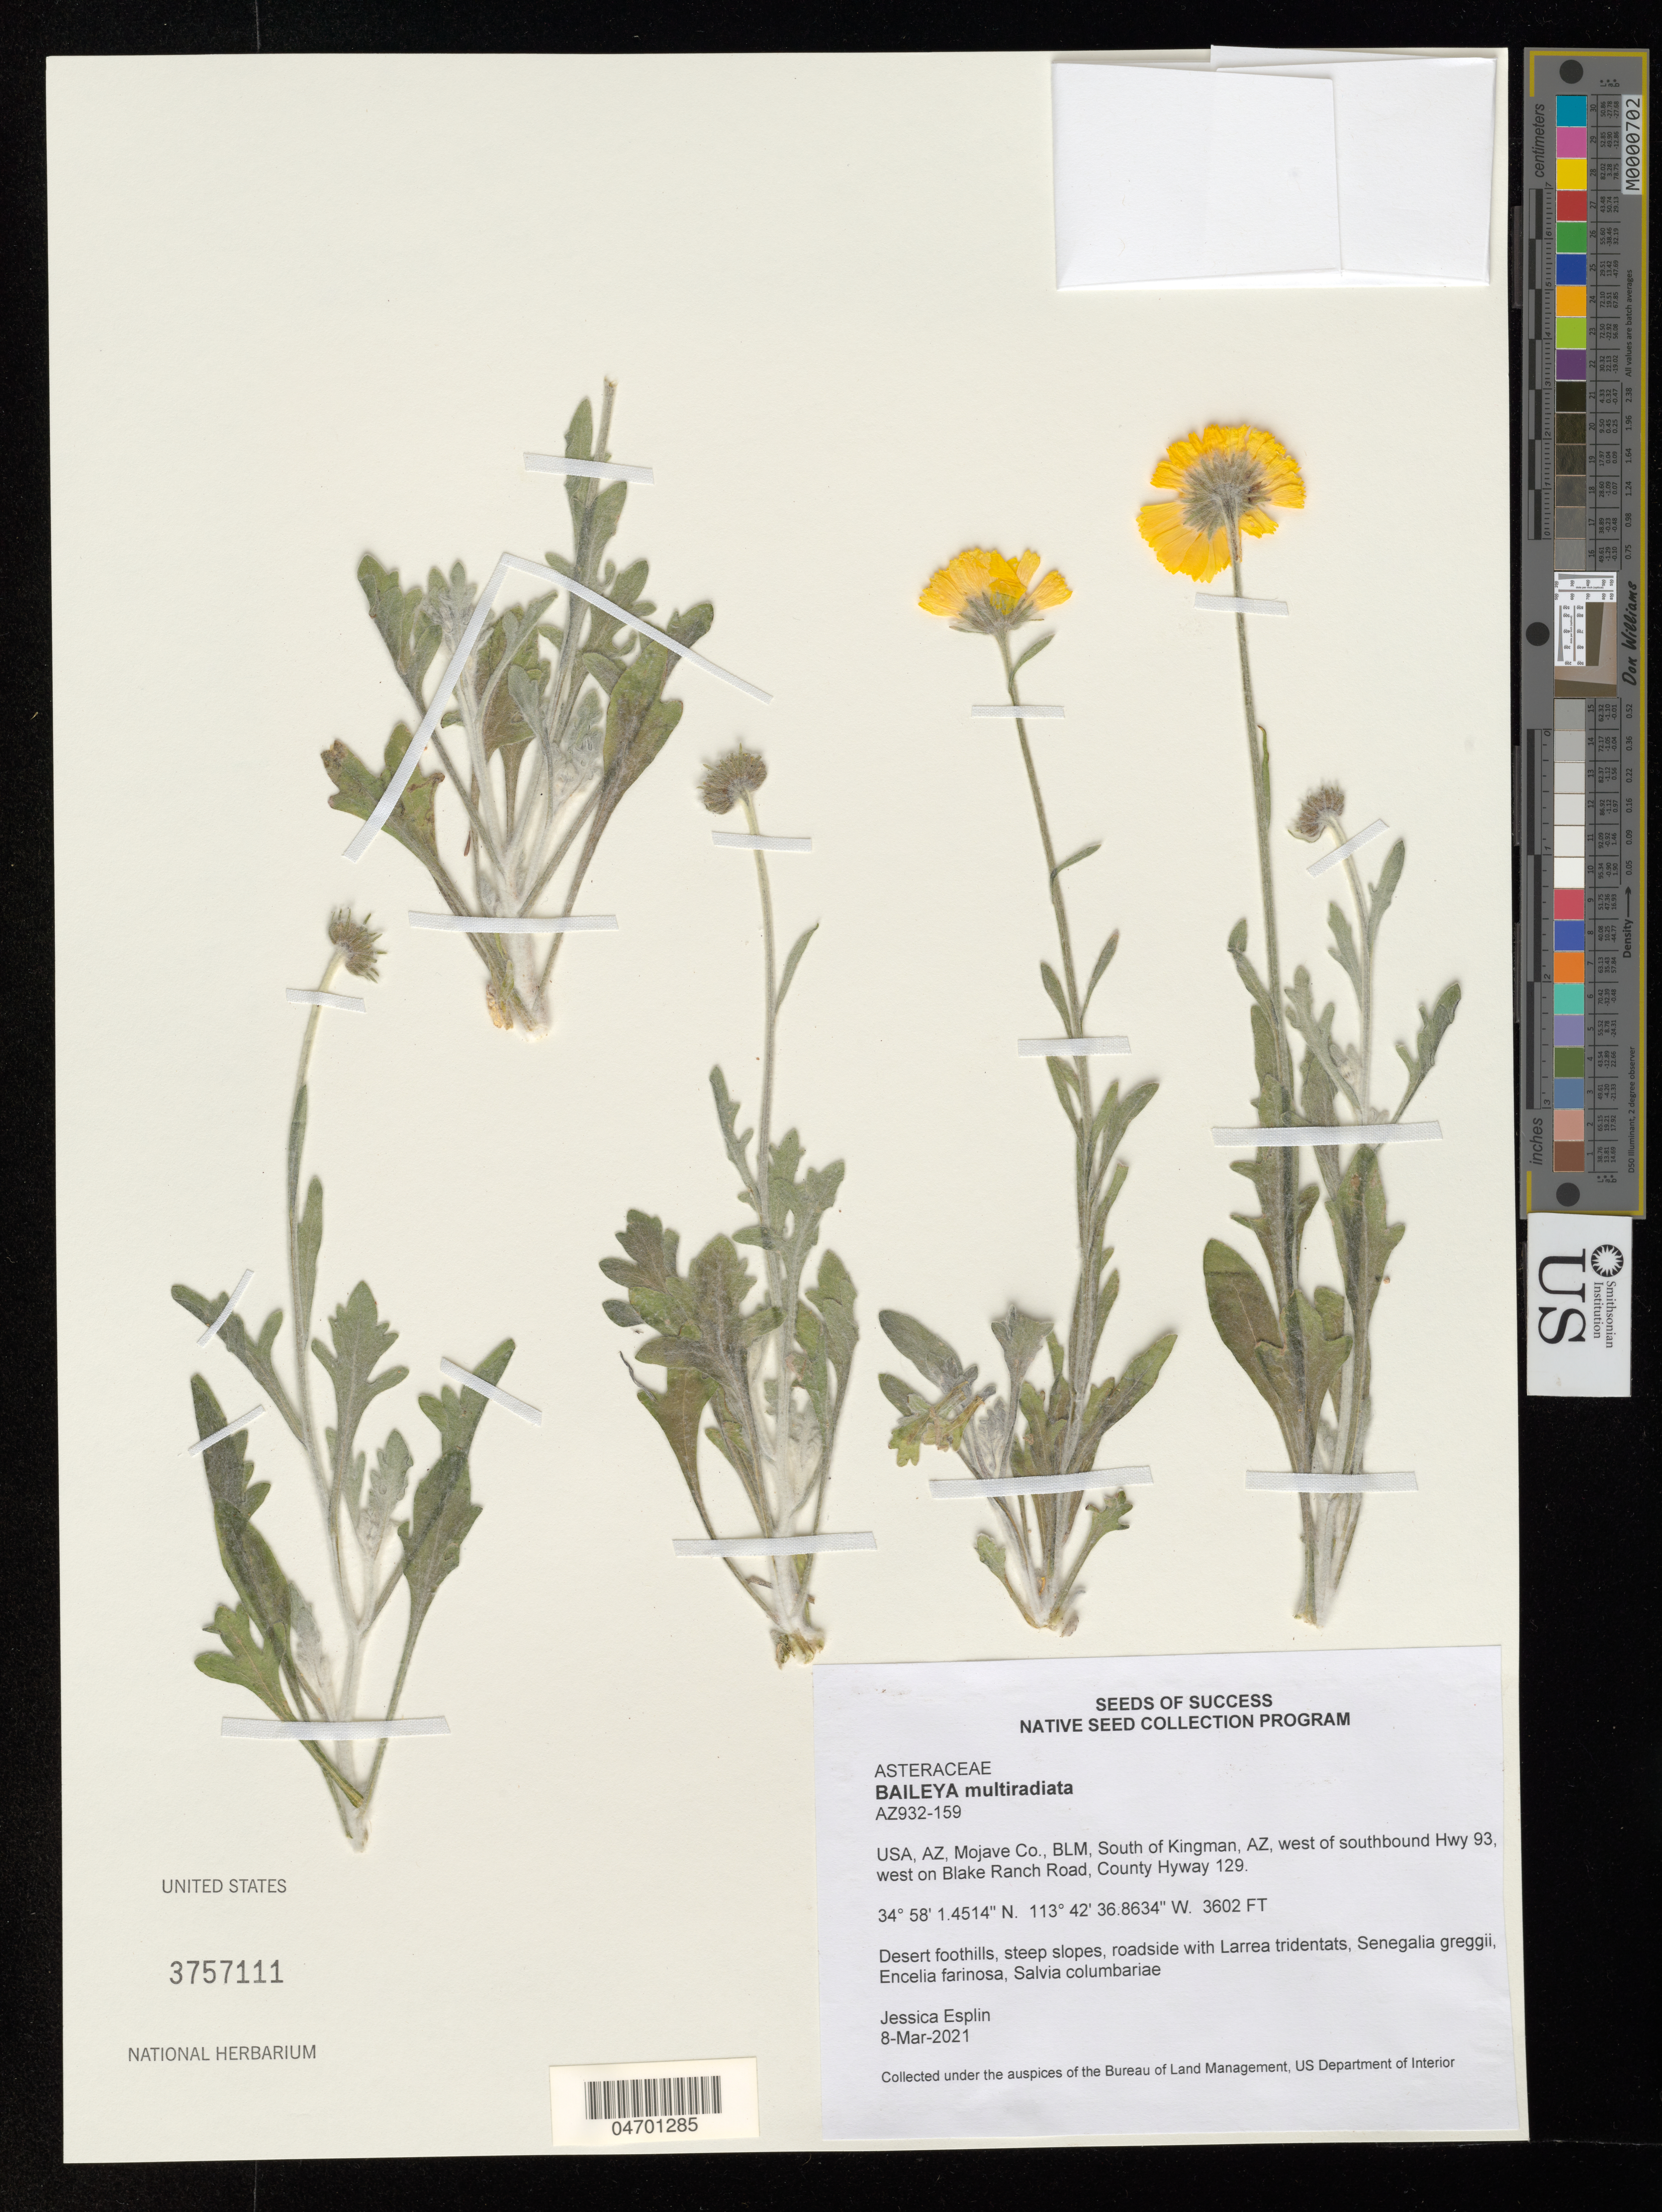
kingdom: Plantae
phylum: Tracheophyta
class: Magnoliopsida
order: Asterales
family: Asteraceae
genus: Baileya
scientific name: Baileya multiradiata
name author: Harv. & A. Gray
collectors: A. Ron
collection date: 2021-03-08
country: United States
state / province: Arizona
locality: AZ, Mojave Co., BLM, South of Kingman, west of southbound Hwy 93, west on Blake Ranch Road, County Hyway 129.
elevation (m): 1098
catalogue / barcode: US 3757111